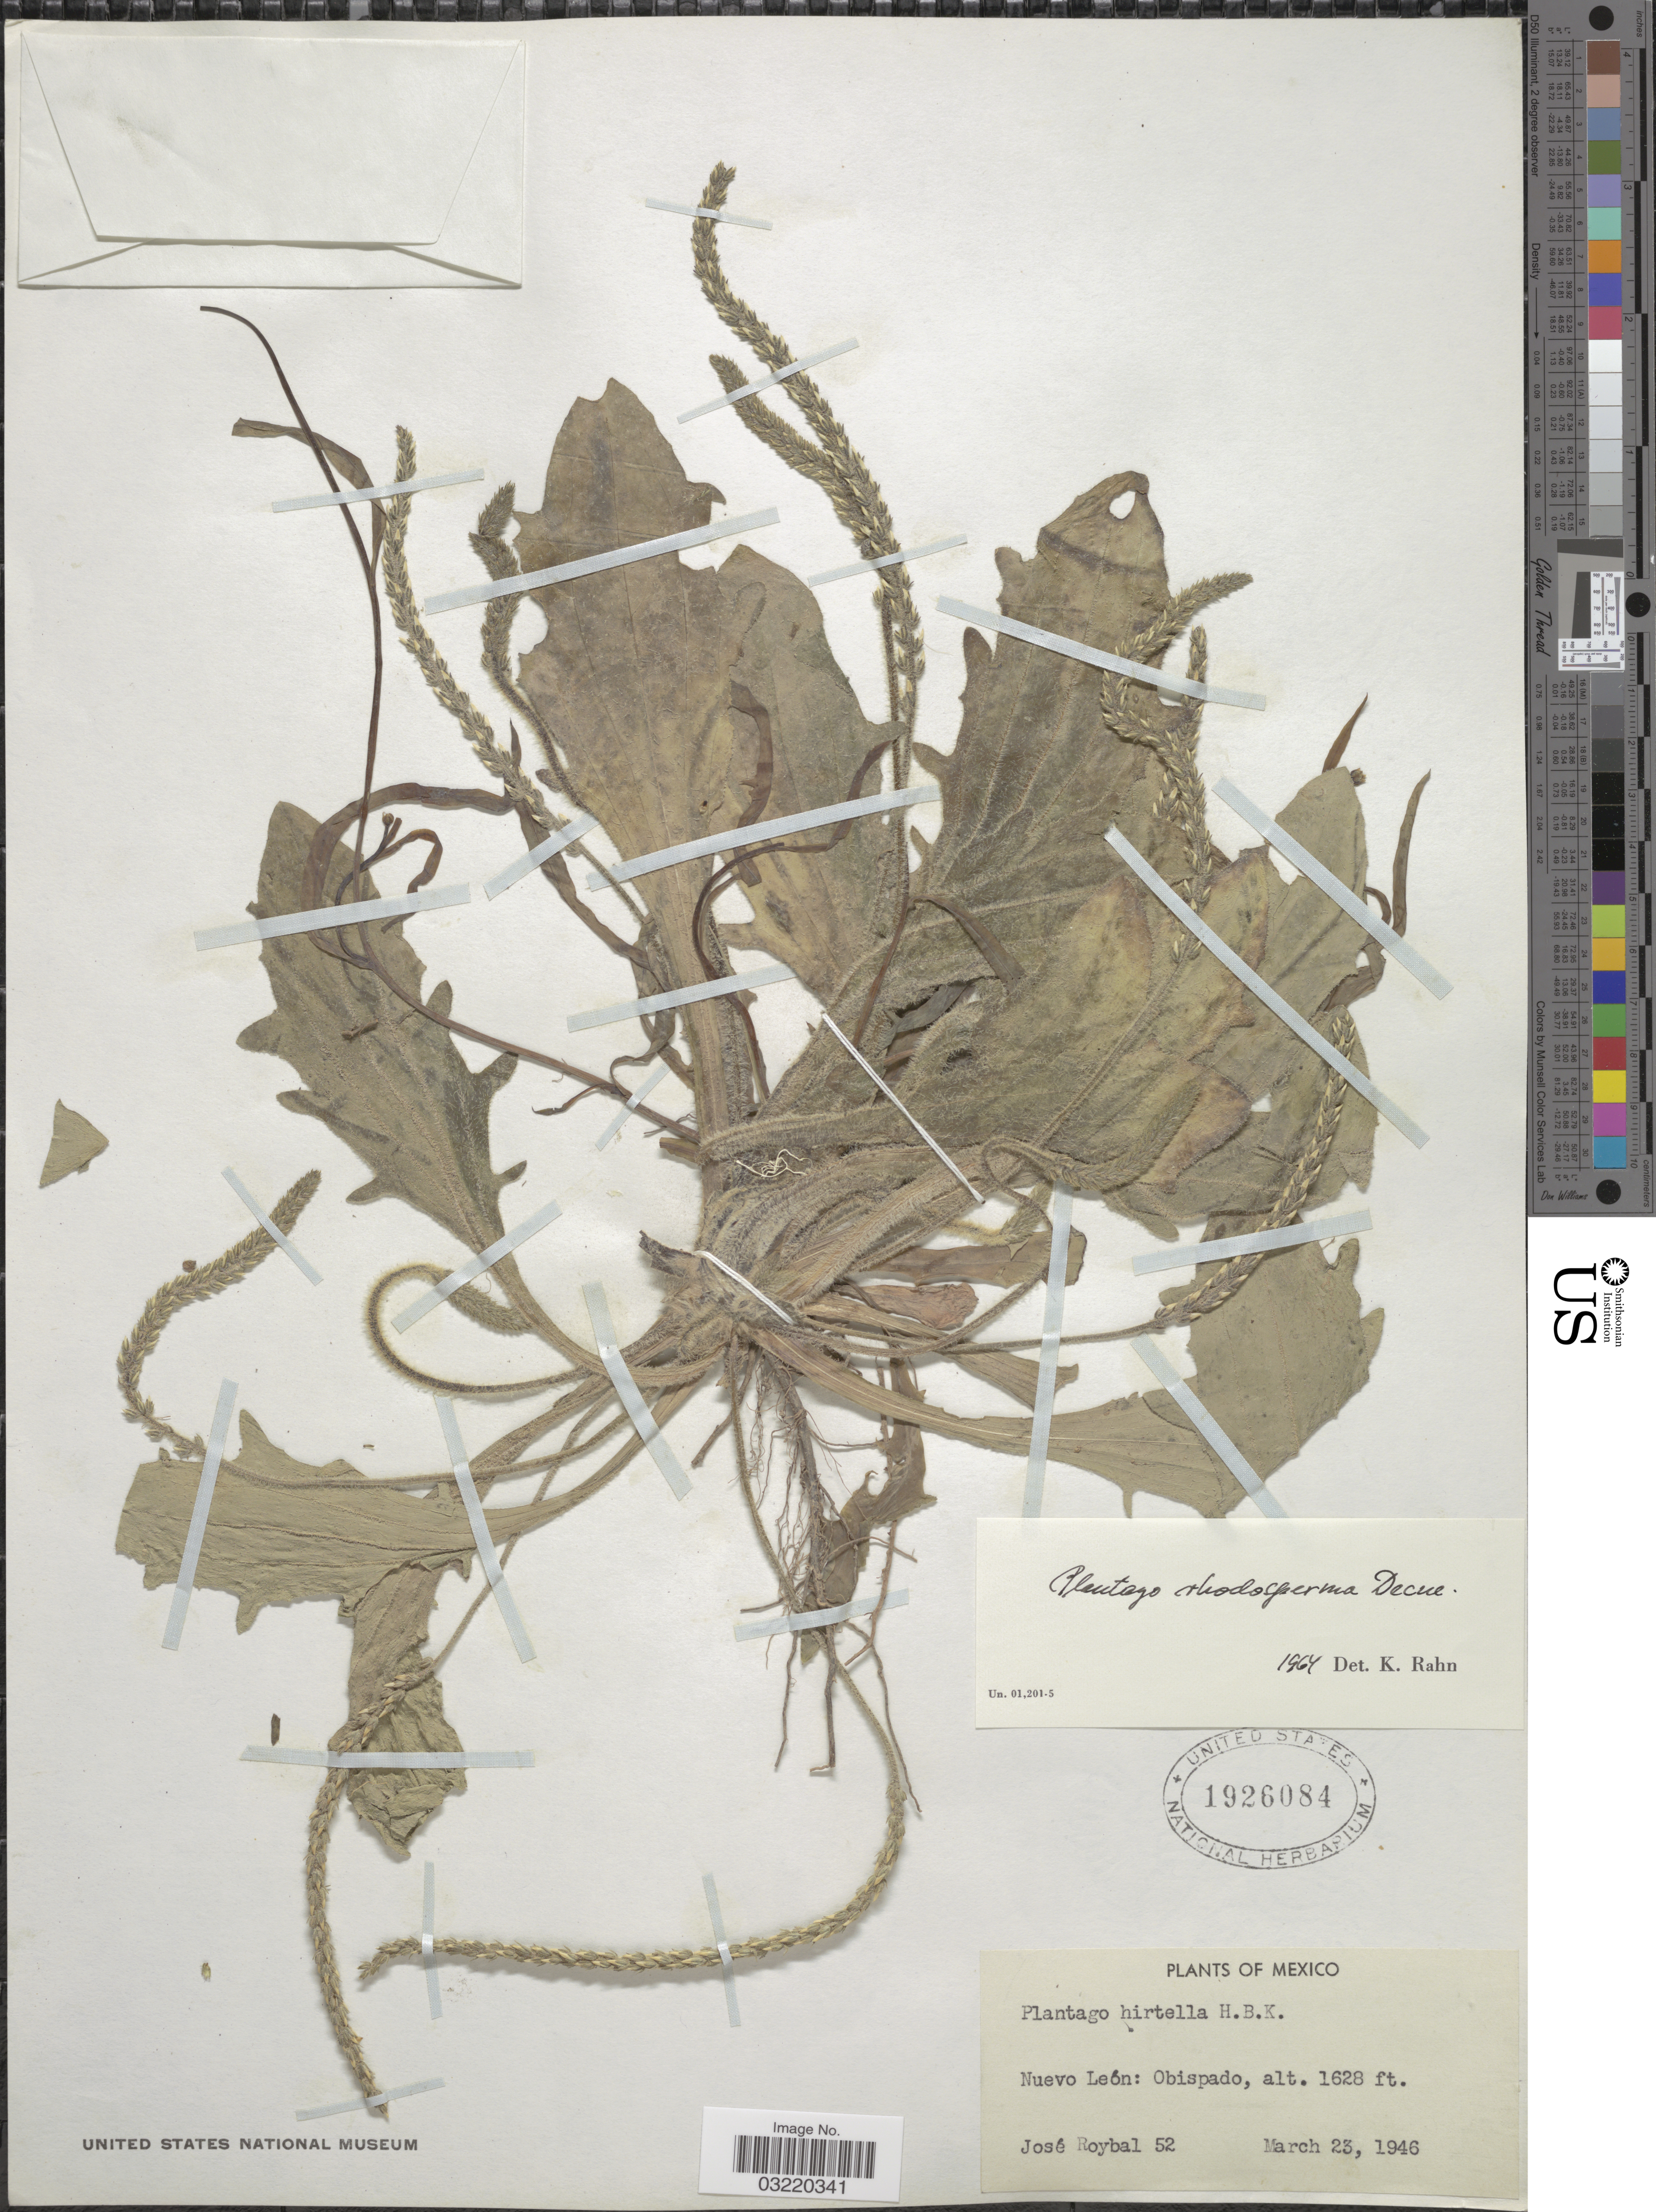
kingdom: Plantae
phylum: Tracheophyta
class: Magnoliopsida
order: Lamiales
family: Plantaginaceae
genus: Plantago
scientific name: Plantago rhodosperma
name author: Decne.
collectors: J. Roybal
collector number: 52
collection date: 1946-03-23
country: Mexico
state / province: Nuevo León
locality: Obispado.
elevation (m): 496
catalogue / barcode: US 1926084